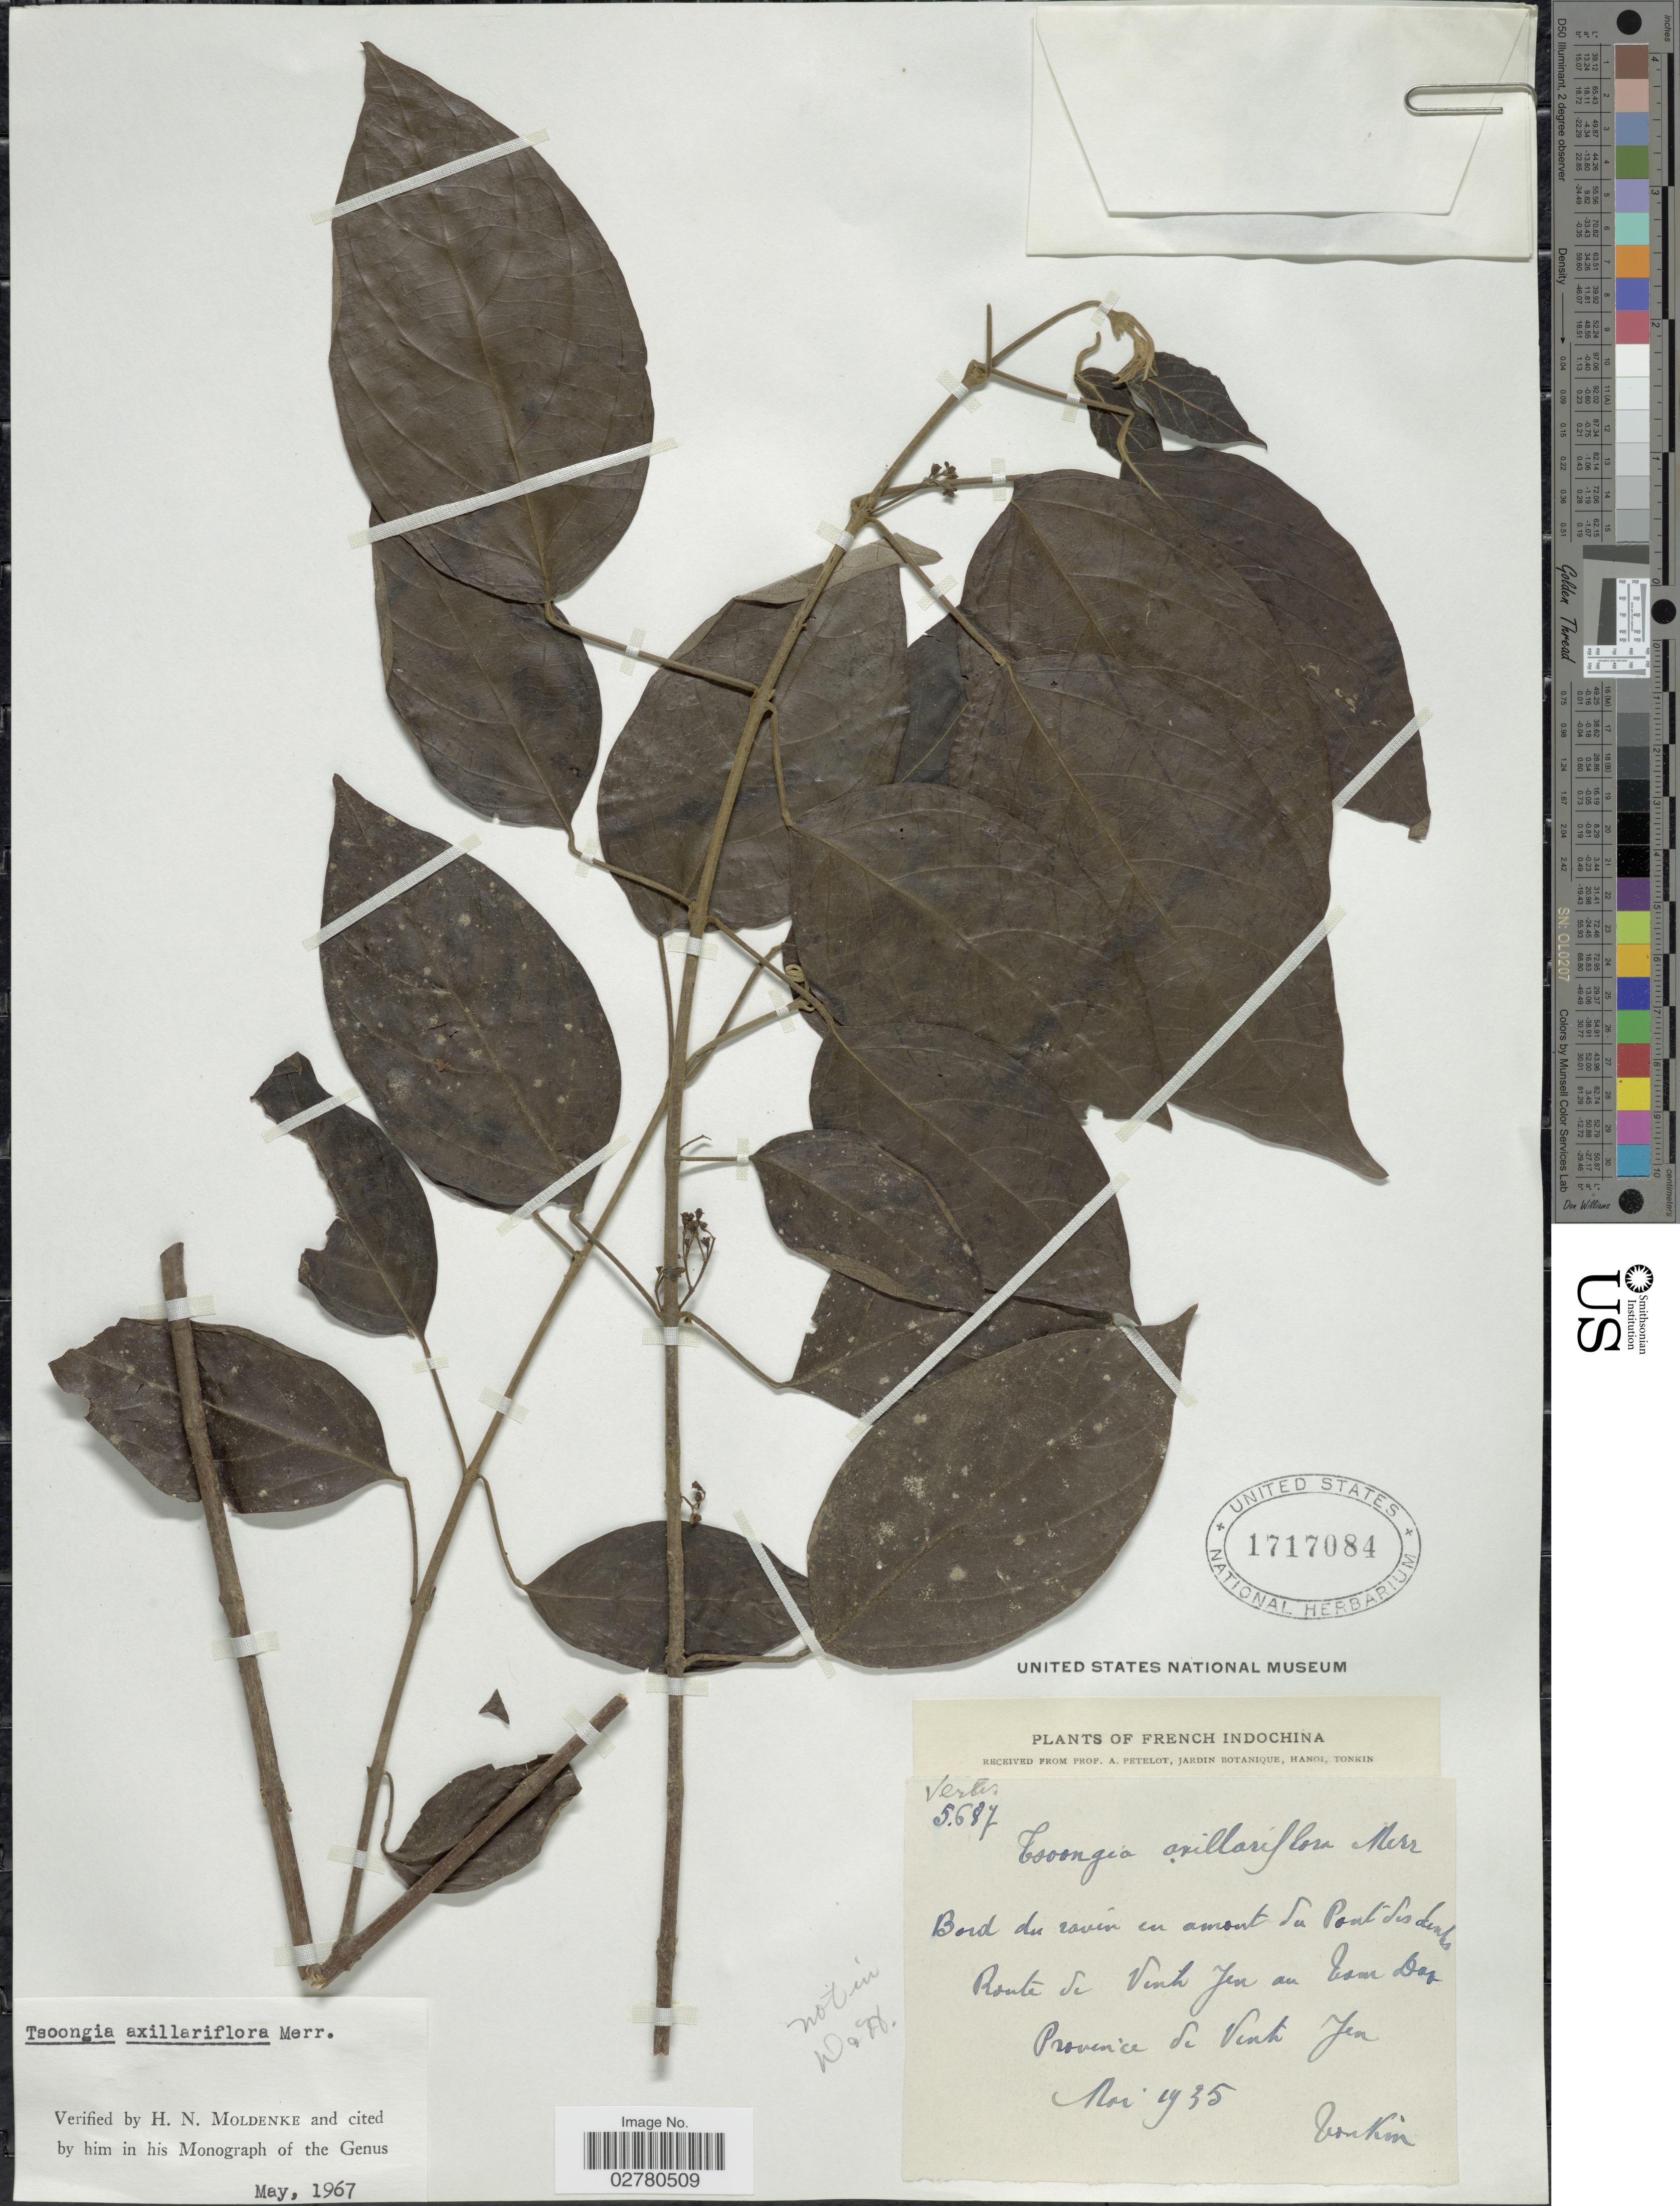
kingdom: Plantae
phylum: Tracheophyta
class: Magnoliopsida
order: Lamiales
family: Lamiaceae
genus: Tsoongia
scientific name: Tsoongia axillariflora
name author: Merr.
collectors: A. Petelot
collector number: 5687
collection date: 1935-05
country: Vietnam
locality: Tonkin. French Indochina. Bord du ravin en amont du Pont dis dimbs, Route de Vinh Jen au Tam Das, Province de Vinh Jen.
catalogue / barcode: US 1717084